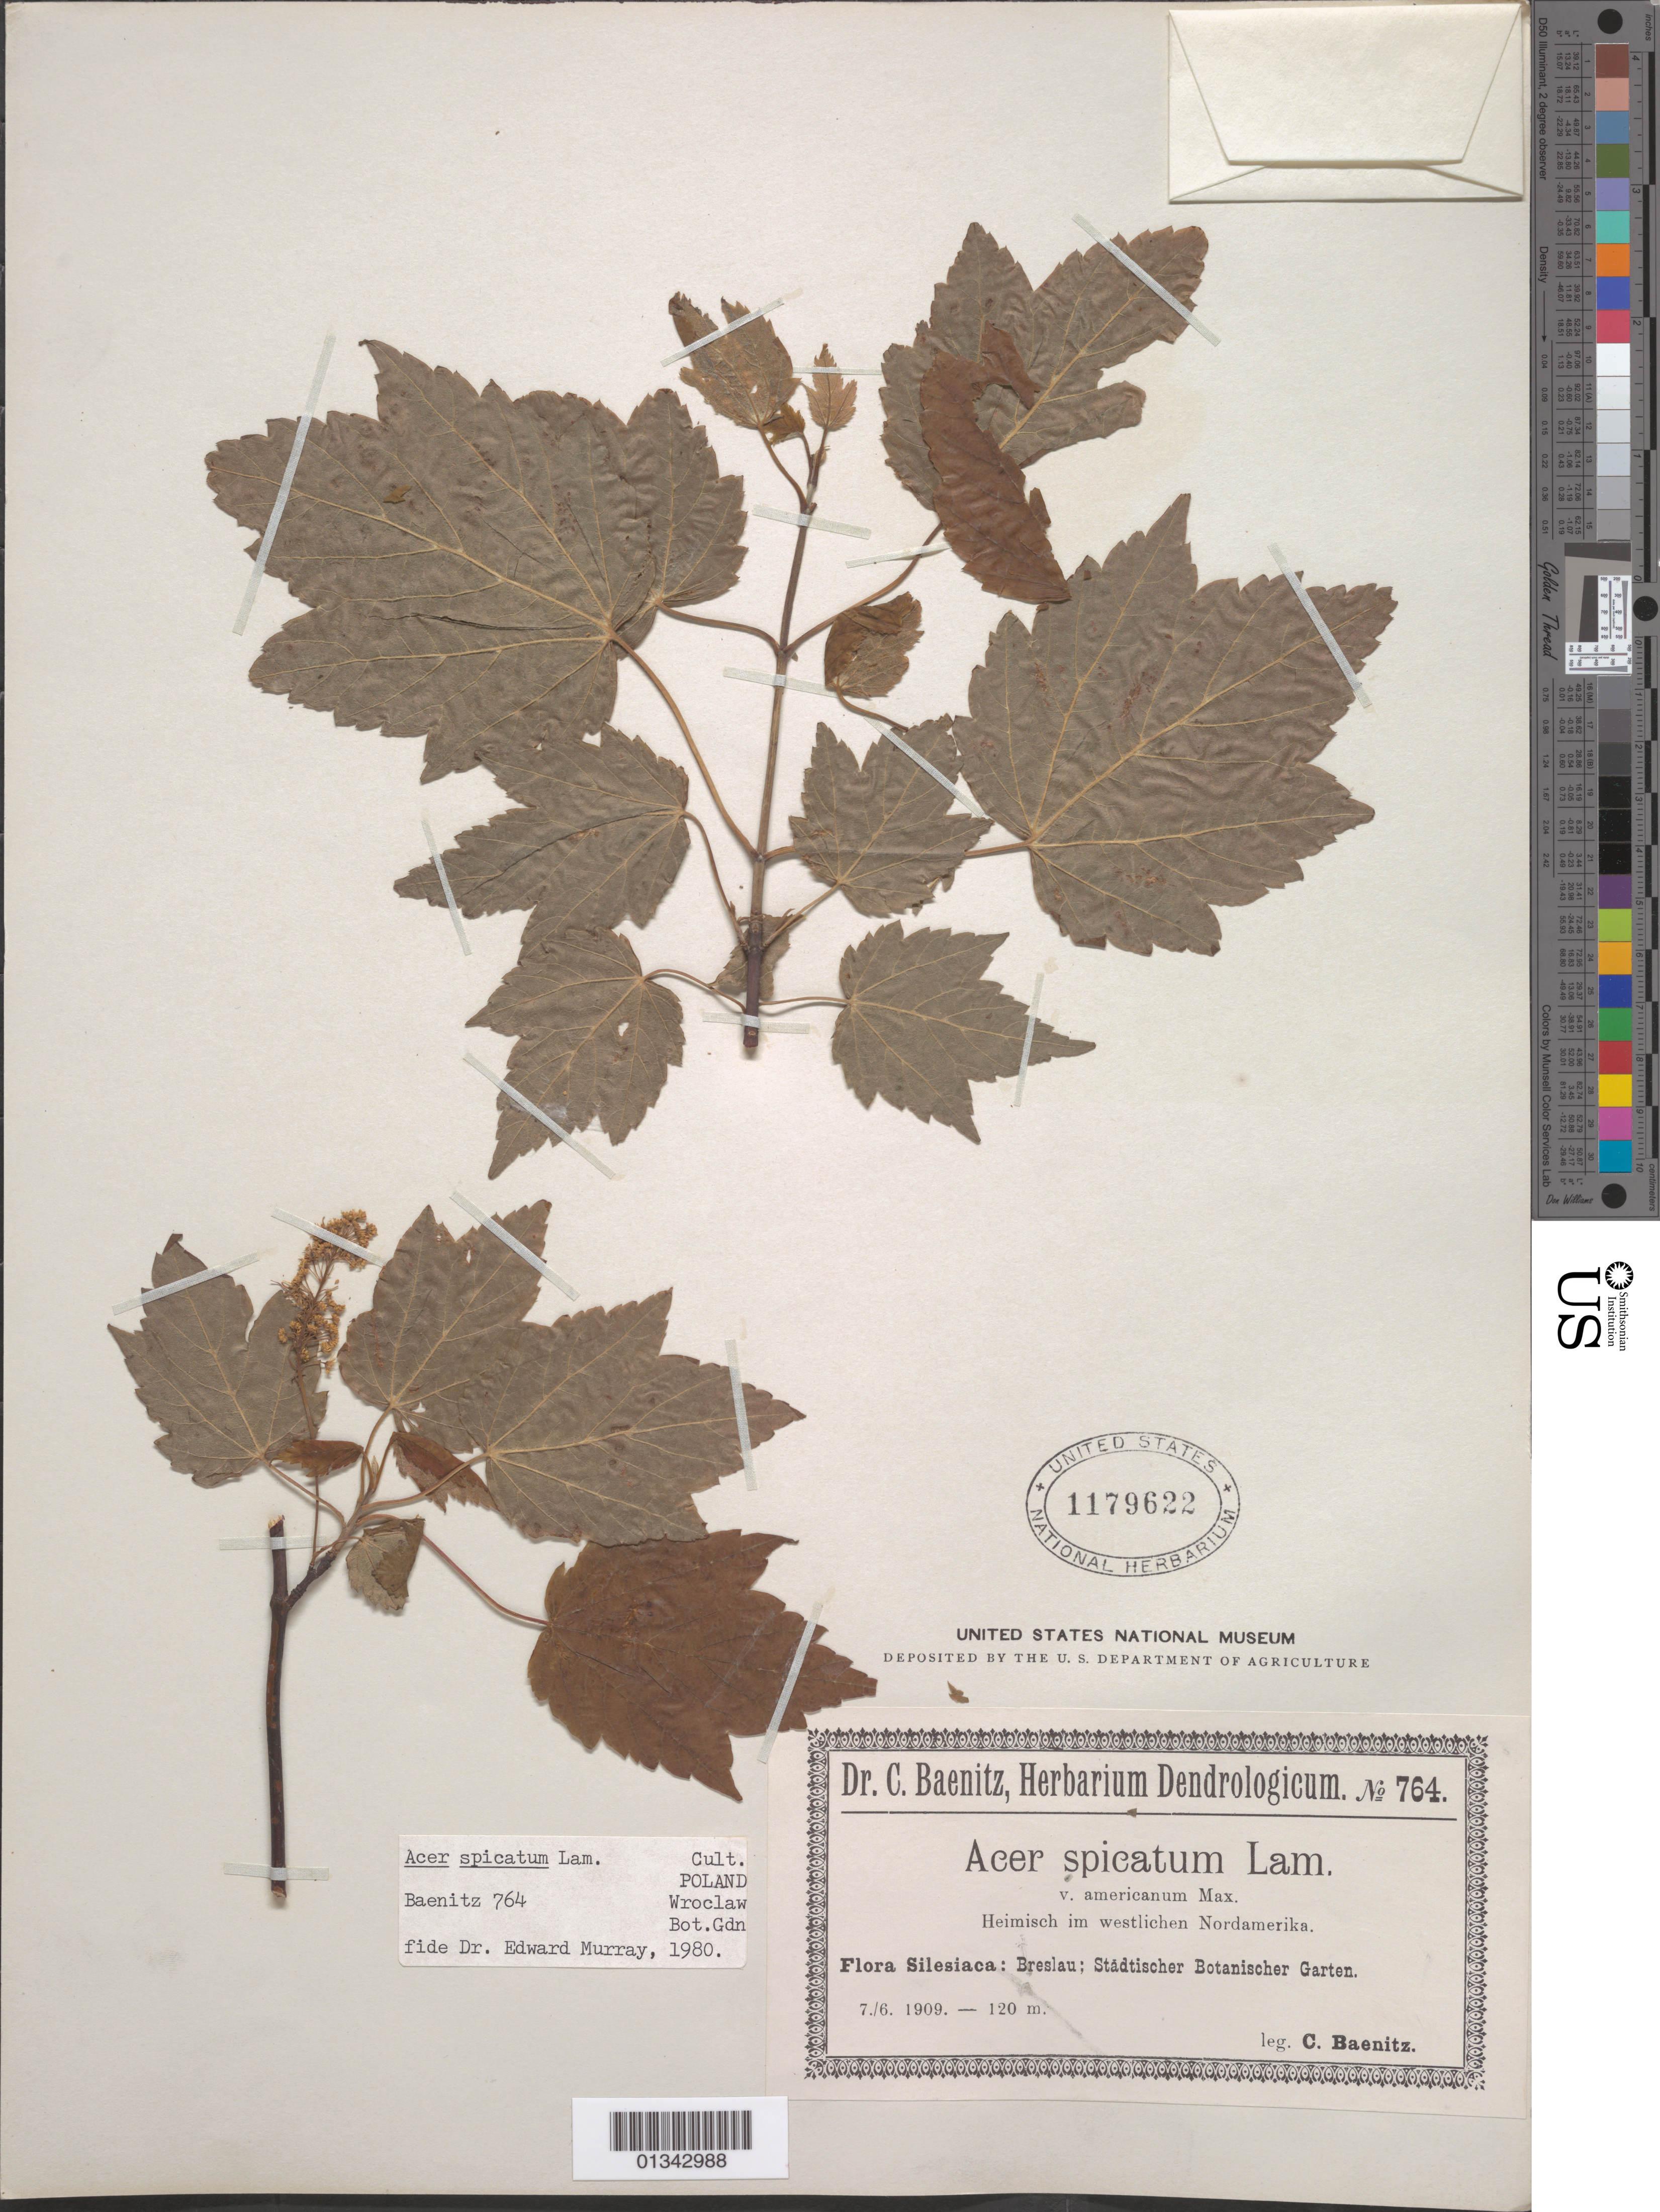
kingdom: Plantae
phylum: Tracheophyta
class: Magnoliopsida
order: Sapindales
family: Sapindaceae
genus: Acer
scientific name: Acer spicatum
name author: Lam.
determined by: Murray, Edward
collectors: C. G. Baenitz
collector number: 764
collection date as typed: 7/6/1909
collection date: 1909-06-07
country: Poland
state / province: Dolnoslaskie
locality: Breslau [Wrocław], Stadtischer Botanischer Garten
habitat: Botanic garden. Cultivated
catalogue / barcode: US 1179622